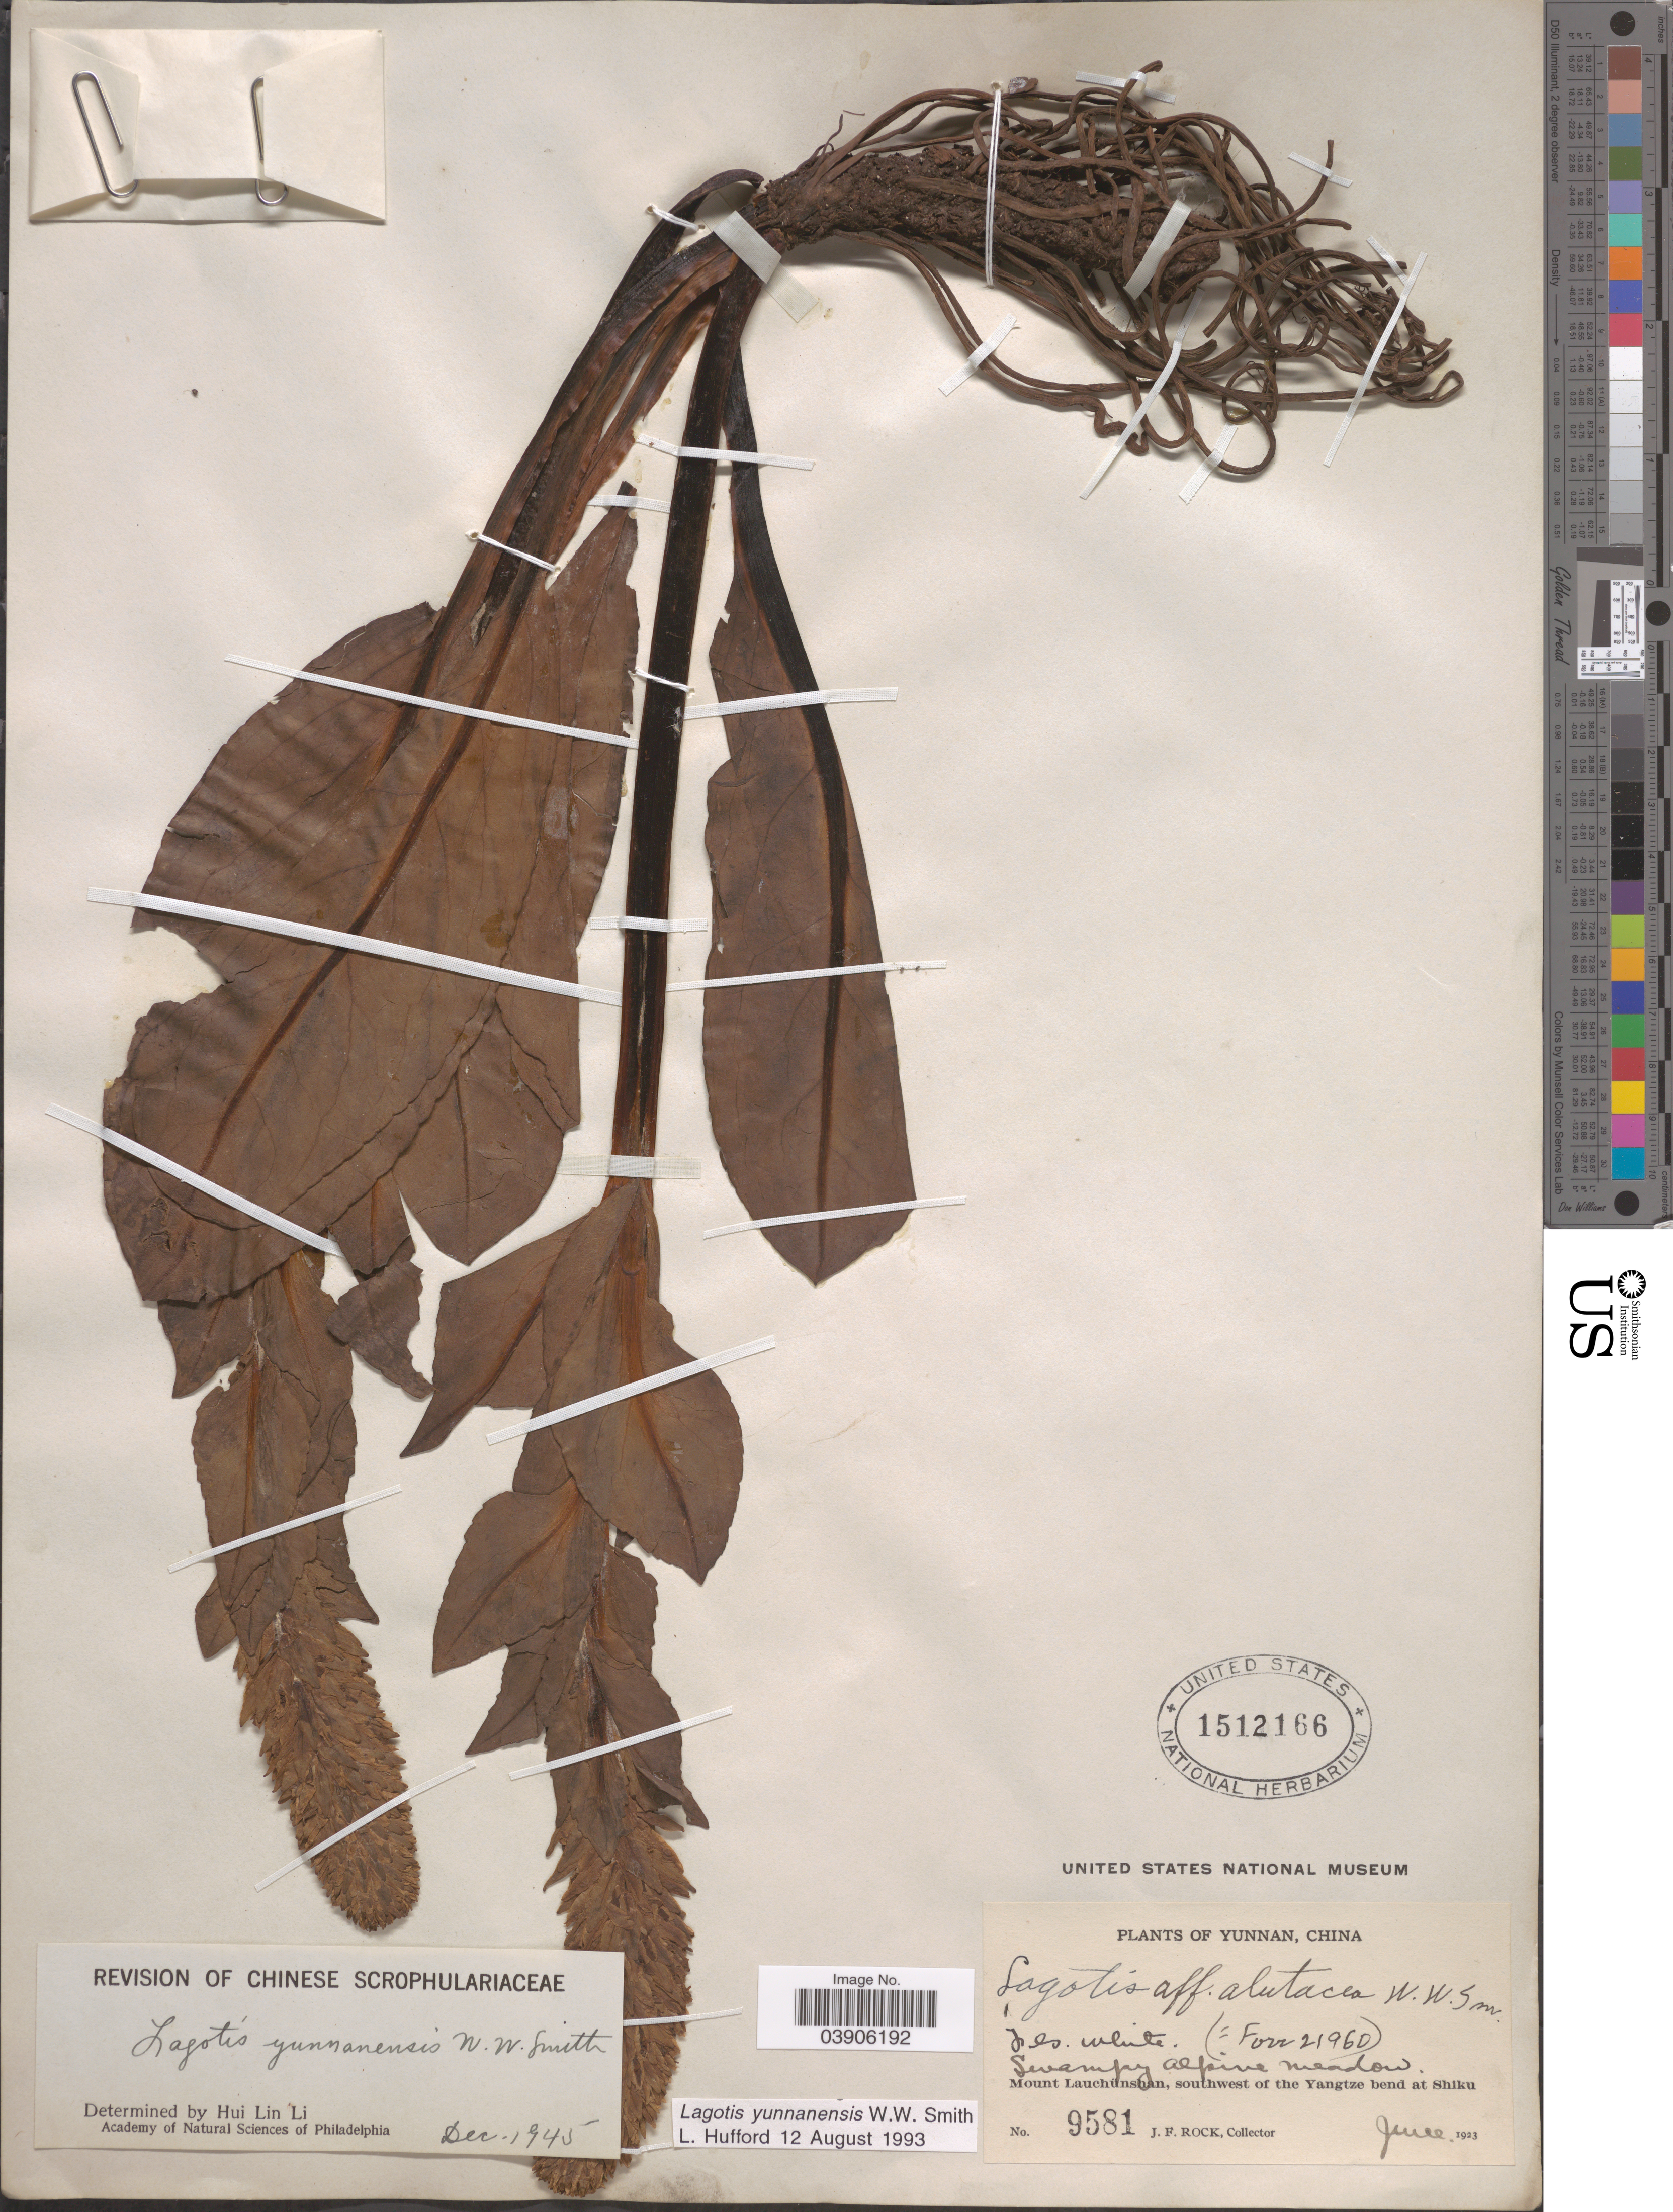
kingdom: Plantae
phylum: Tracheophyta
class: Magnoliopsida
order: Lamiales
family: Plantaginaceae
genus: Lagotis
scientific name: Lagotis yunnanensis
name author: W.W. Sm.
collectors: J. Rock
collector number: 9581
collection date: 1923-06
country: China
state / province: Yunnan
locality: Mount Lauchünshan, southwest of the Yangtze bend at Shiku.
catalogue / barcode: US 1512166